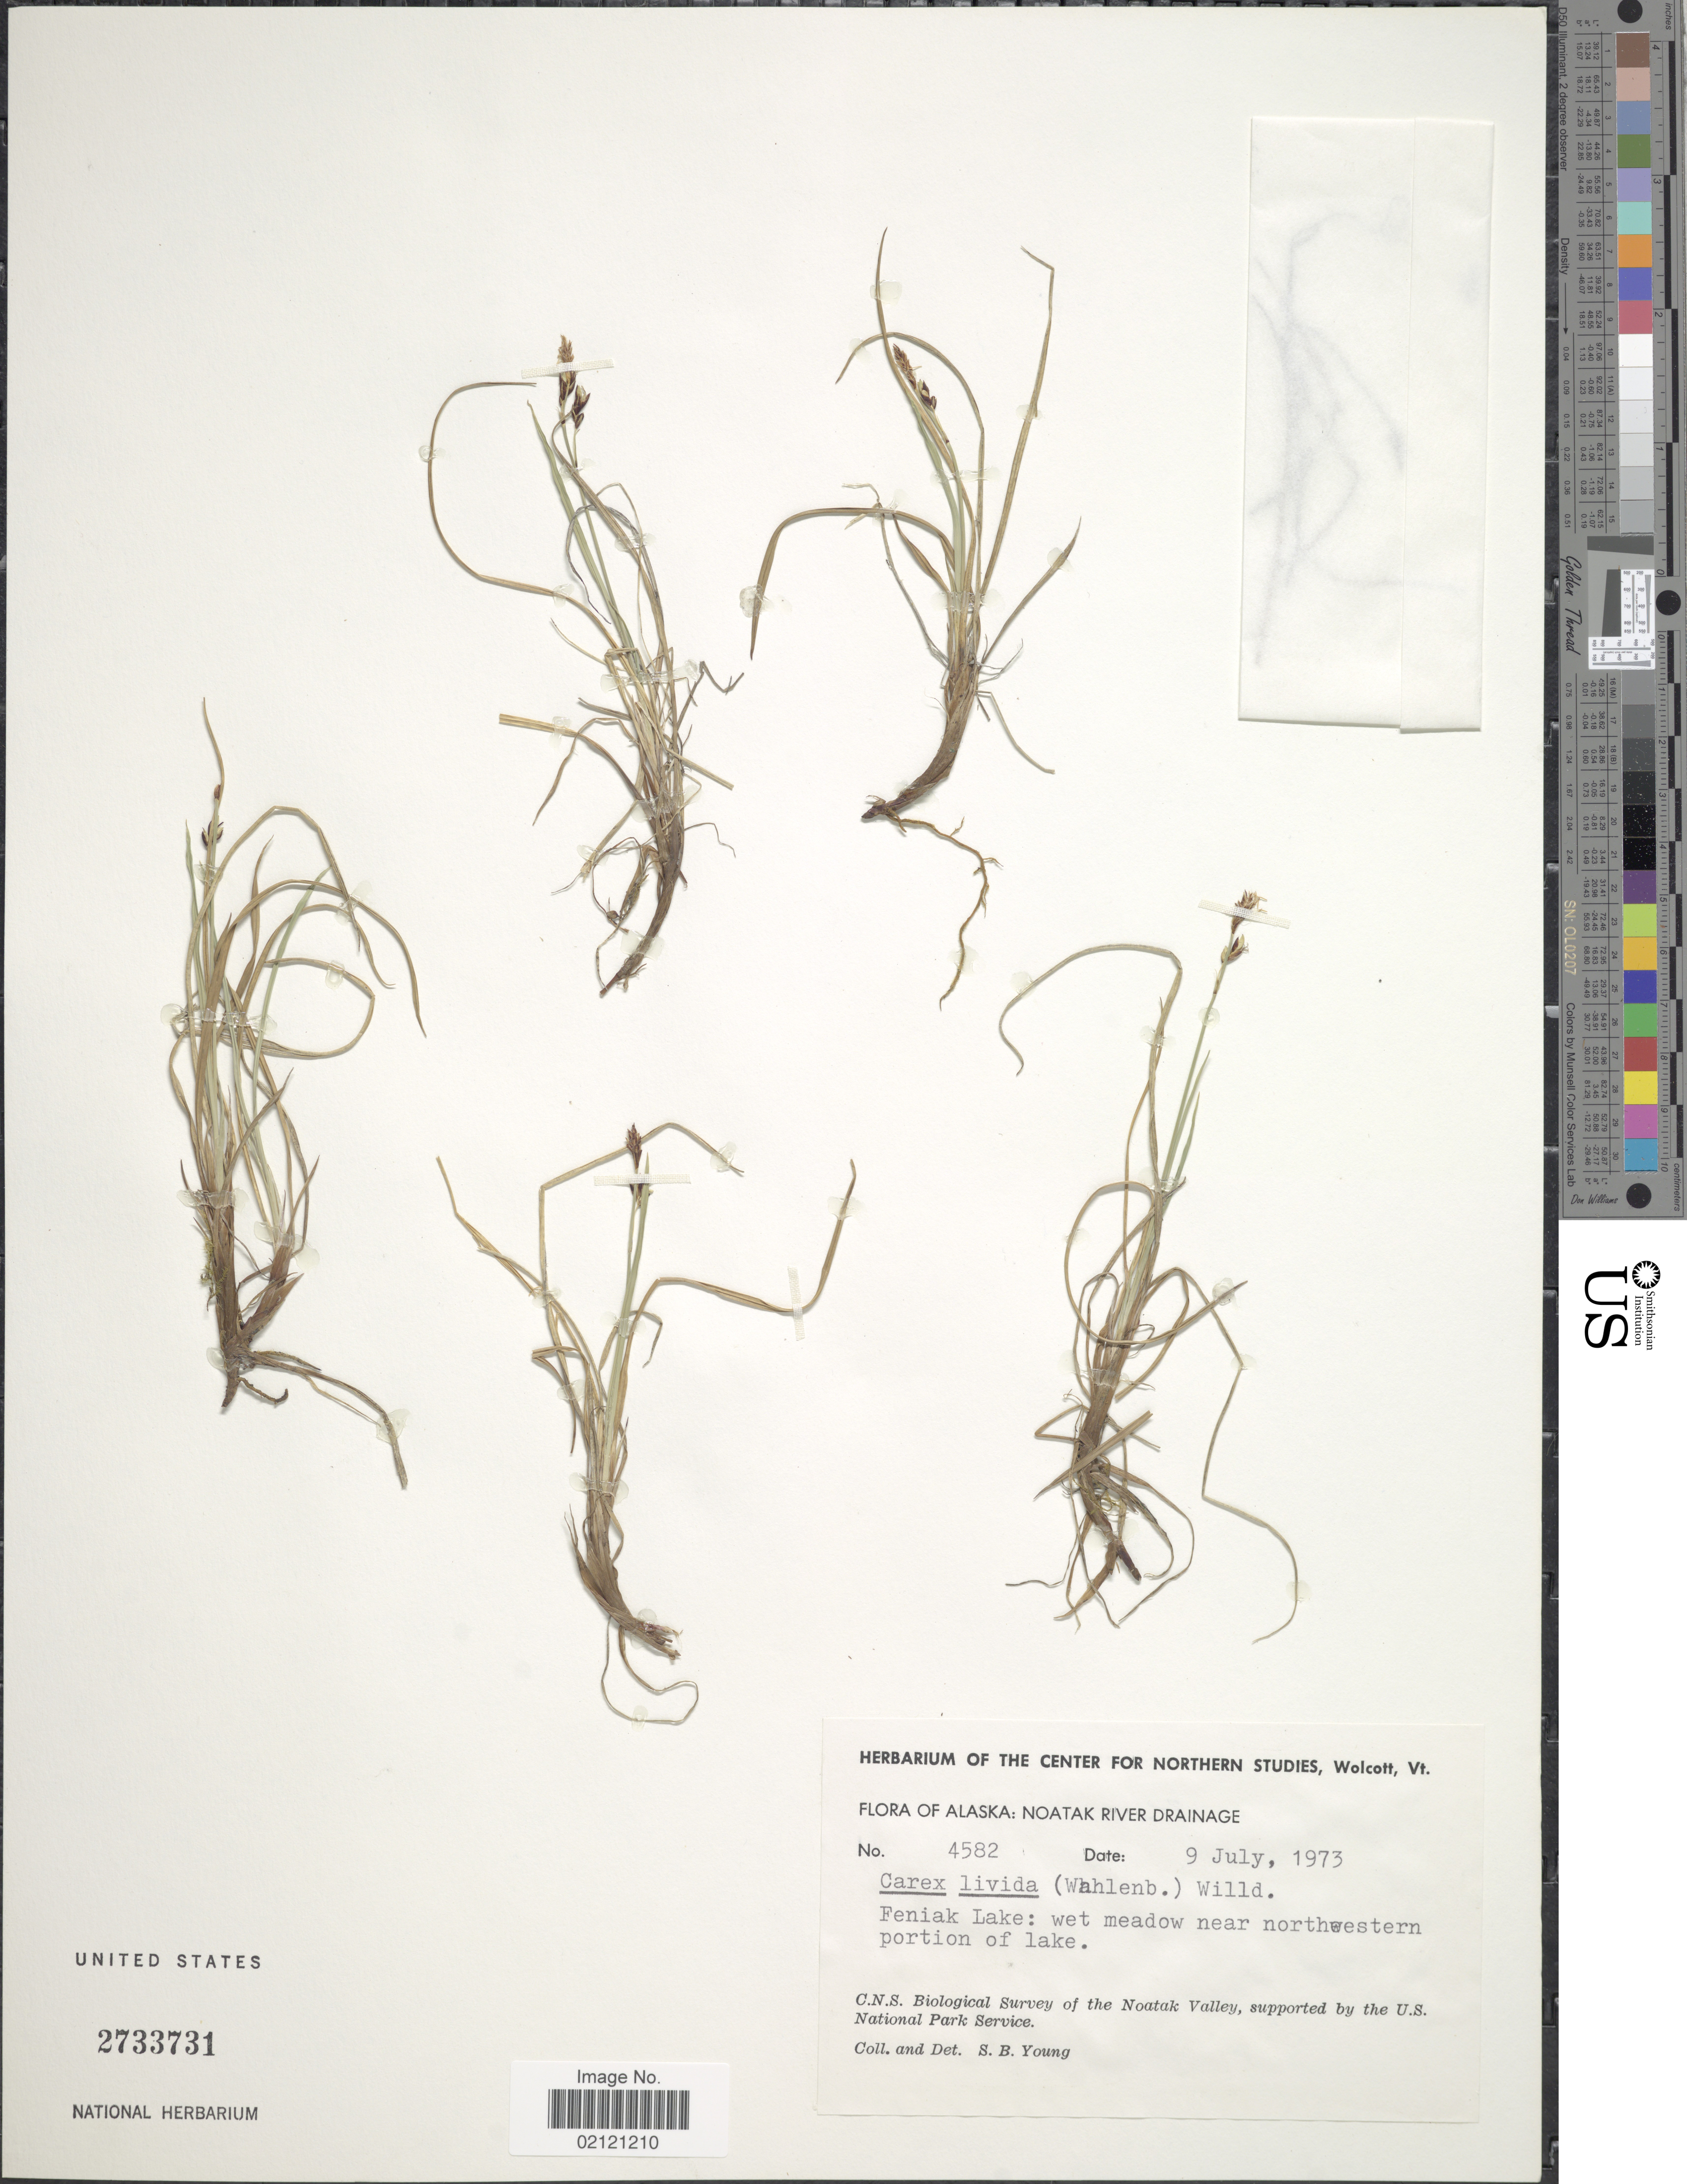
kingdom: Plantae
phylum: Tracheophyta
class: Liliopsida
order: Poales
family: Cyperaceae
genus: Carex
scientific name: Carex livida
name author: (Wahlenb.) Willd.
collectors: S. Young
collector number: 4582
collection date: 1973-07-09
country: United States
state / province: Alaska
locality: Noatak River Drainage, Feniak Lake: wet meadow near nothwestern portion lake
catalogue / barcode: US 2733731